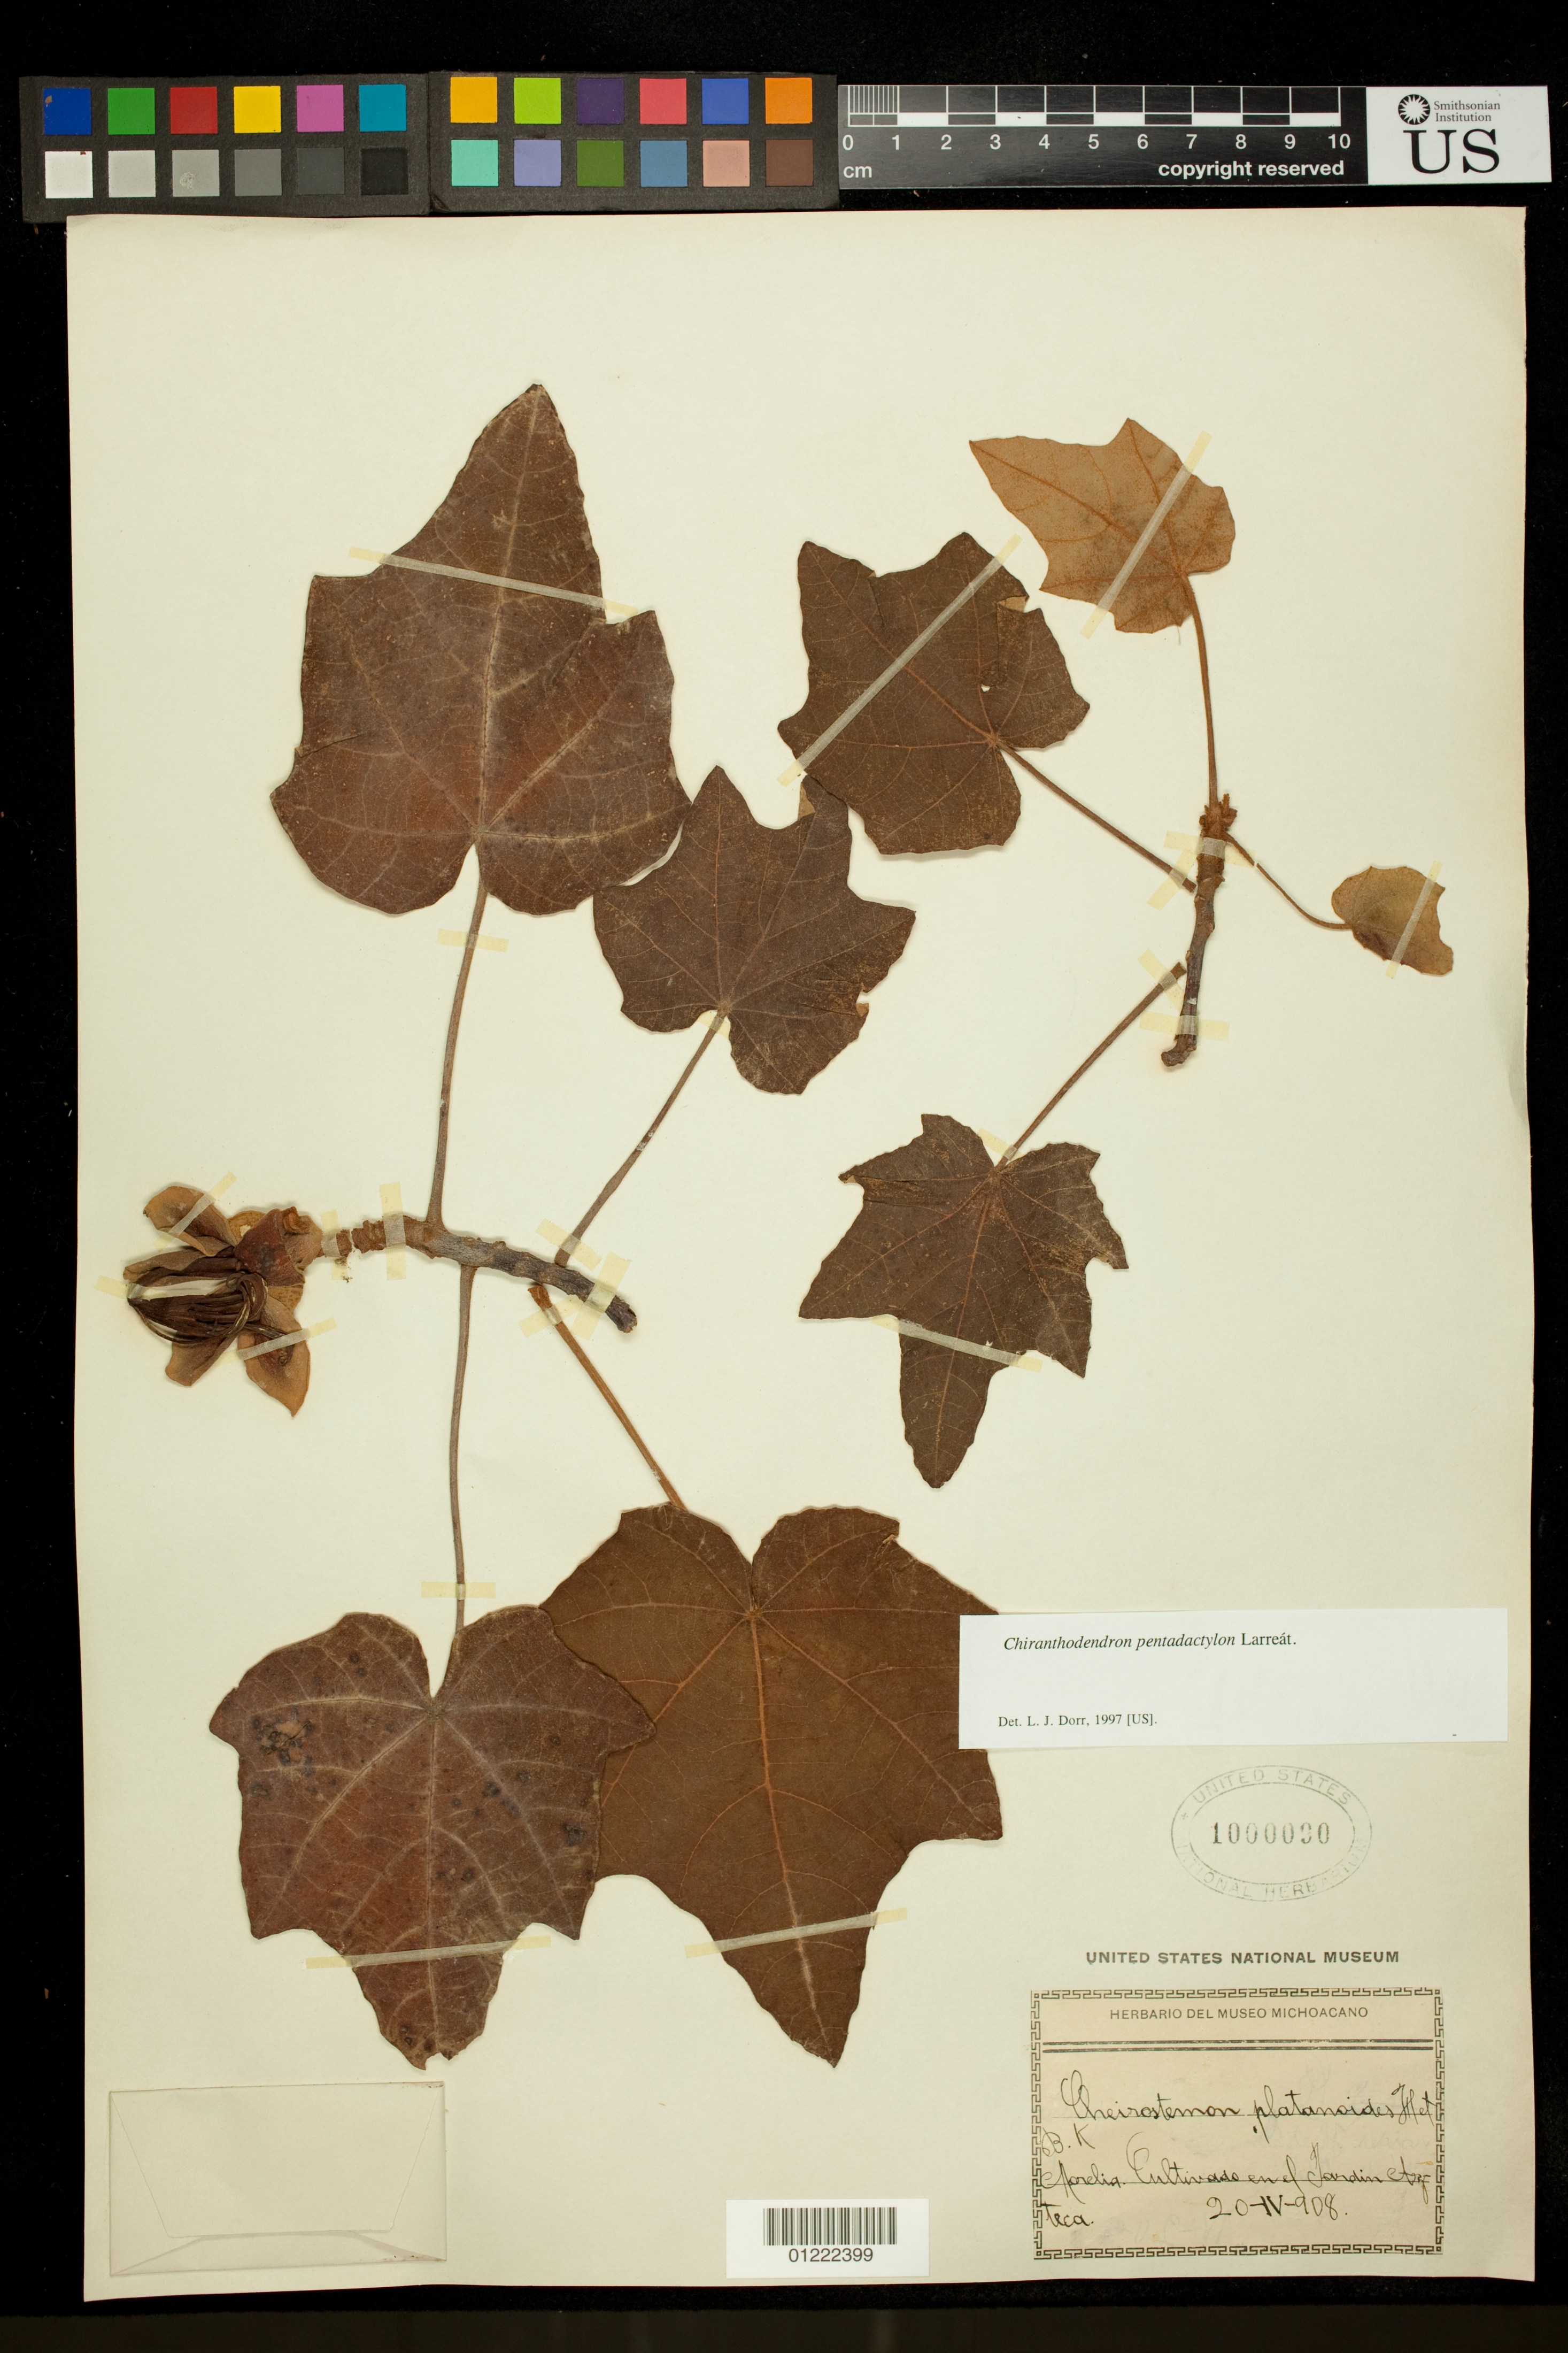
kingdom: Plantae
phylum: Tracheophyta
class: Magnoliopsida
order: Malvales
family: Malvaceae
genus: Chiranthodendron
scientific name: Chiranthodendron pentadactylon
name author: Larreat.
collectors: ex Herb. Mus. Michoacano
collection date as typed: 4/20/1908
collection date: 1908-04-20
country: Mexico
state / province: Michoacán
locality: Morelia. Cultivado en el Jardin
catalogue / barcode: US 1000030